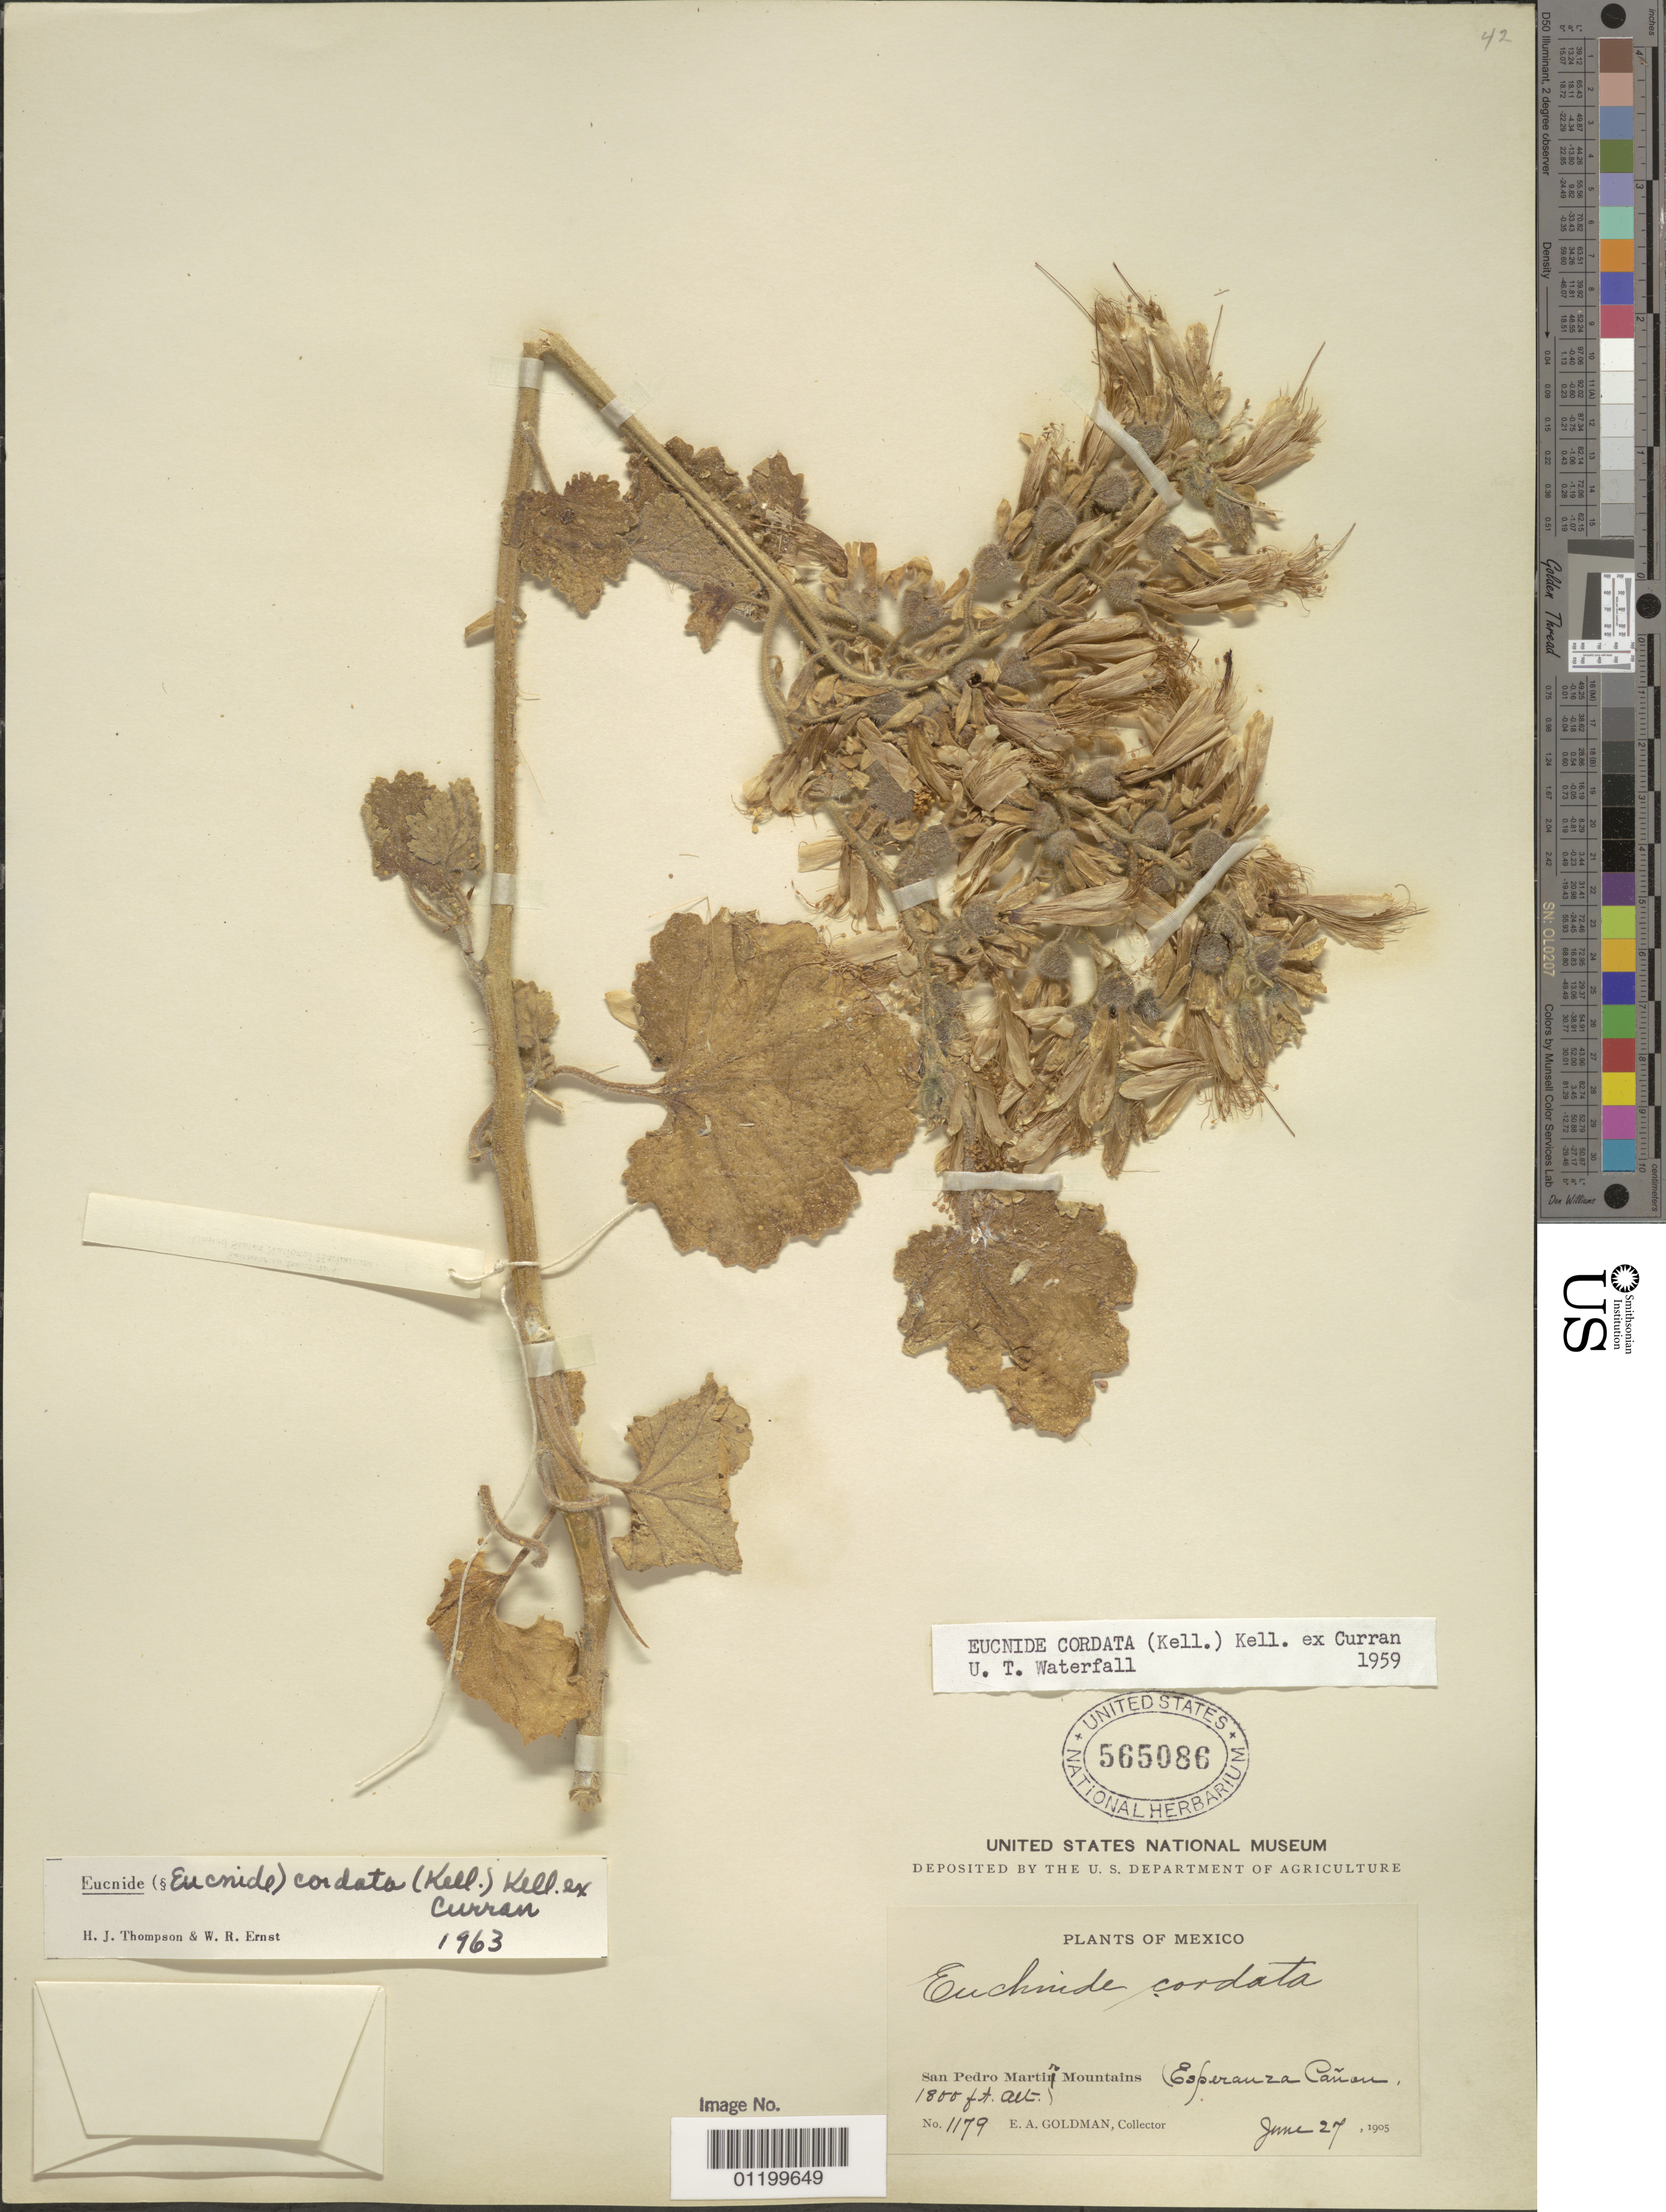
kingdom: Plantae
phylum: Tracheophyta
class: Magnoliopsida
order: Cornales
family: Loasaceae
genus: Eucnide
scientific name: Eucnide cordata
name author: (Kell.) Kellogg ex Curran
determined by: Thompson, H. J.; Ernst, W. R.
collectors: E. A. Goldman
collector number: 1179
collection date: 1905-06-27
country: Mexico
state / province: Baja California Norte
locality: San Pedro Martin Mountains, Esperanza Canyon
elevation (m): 549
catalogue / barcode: US 565086